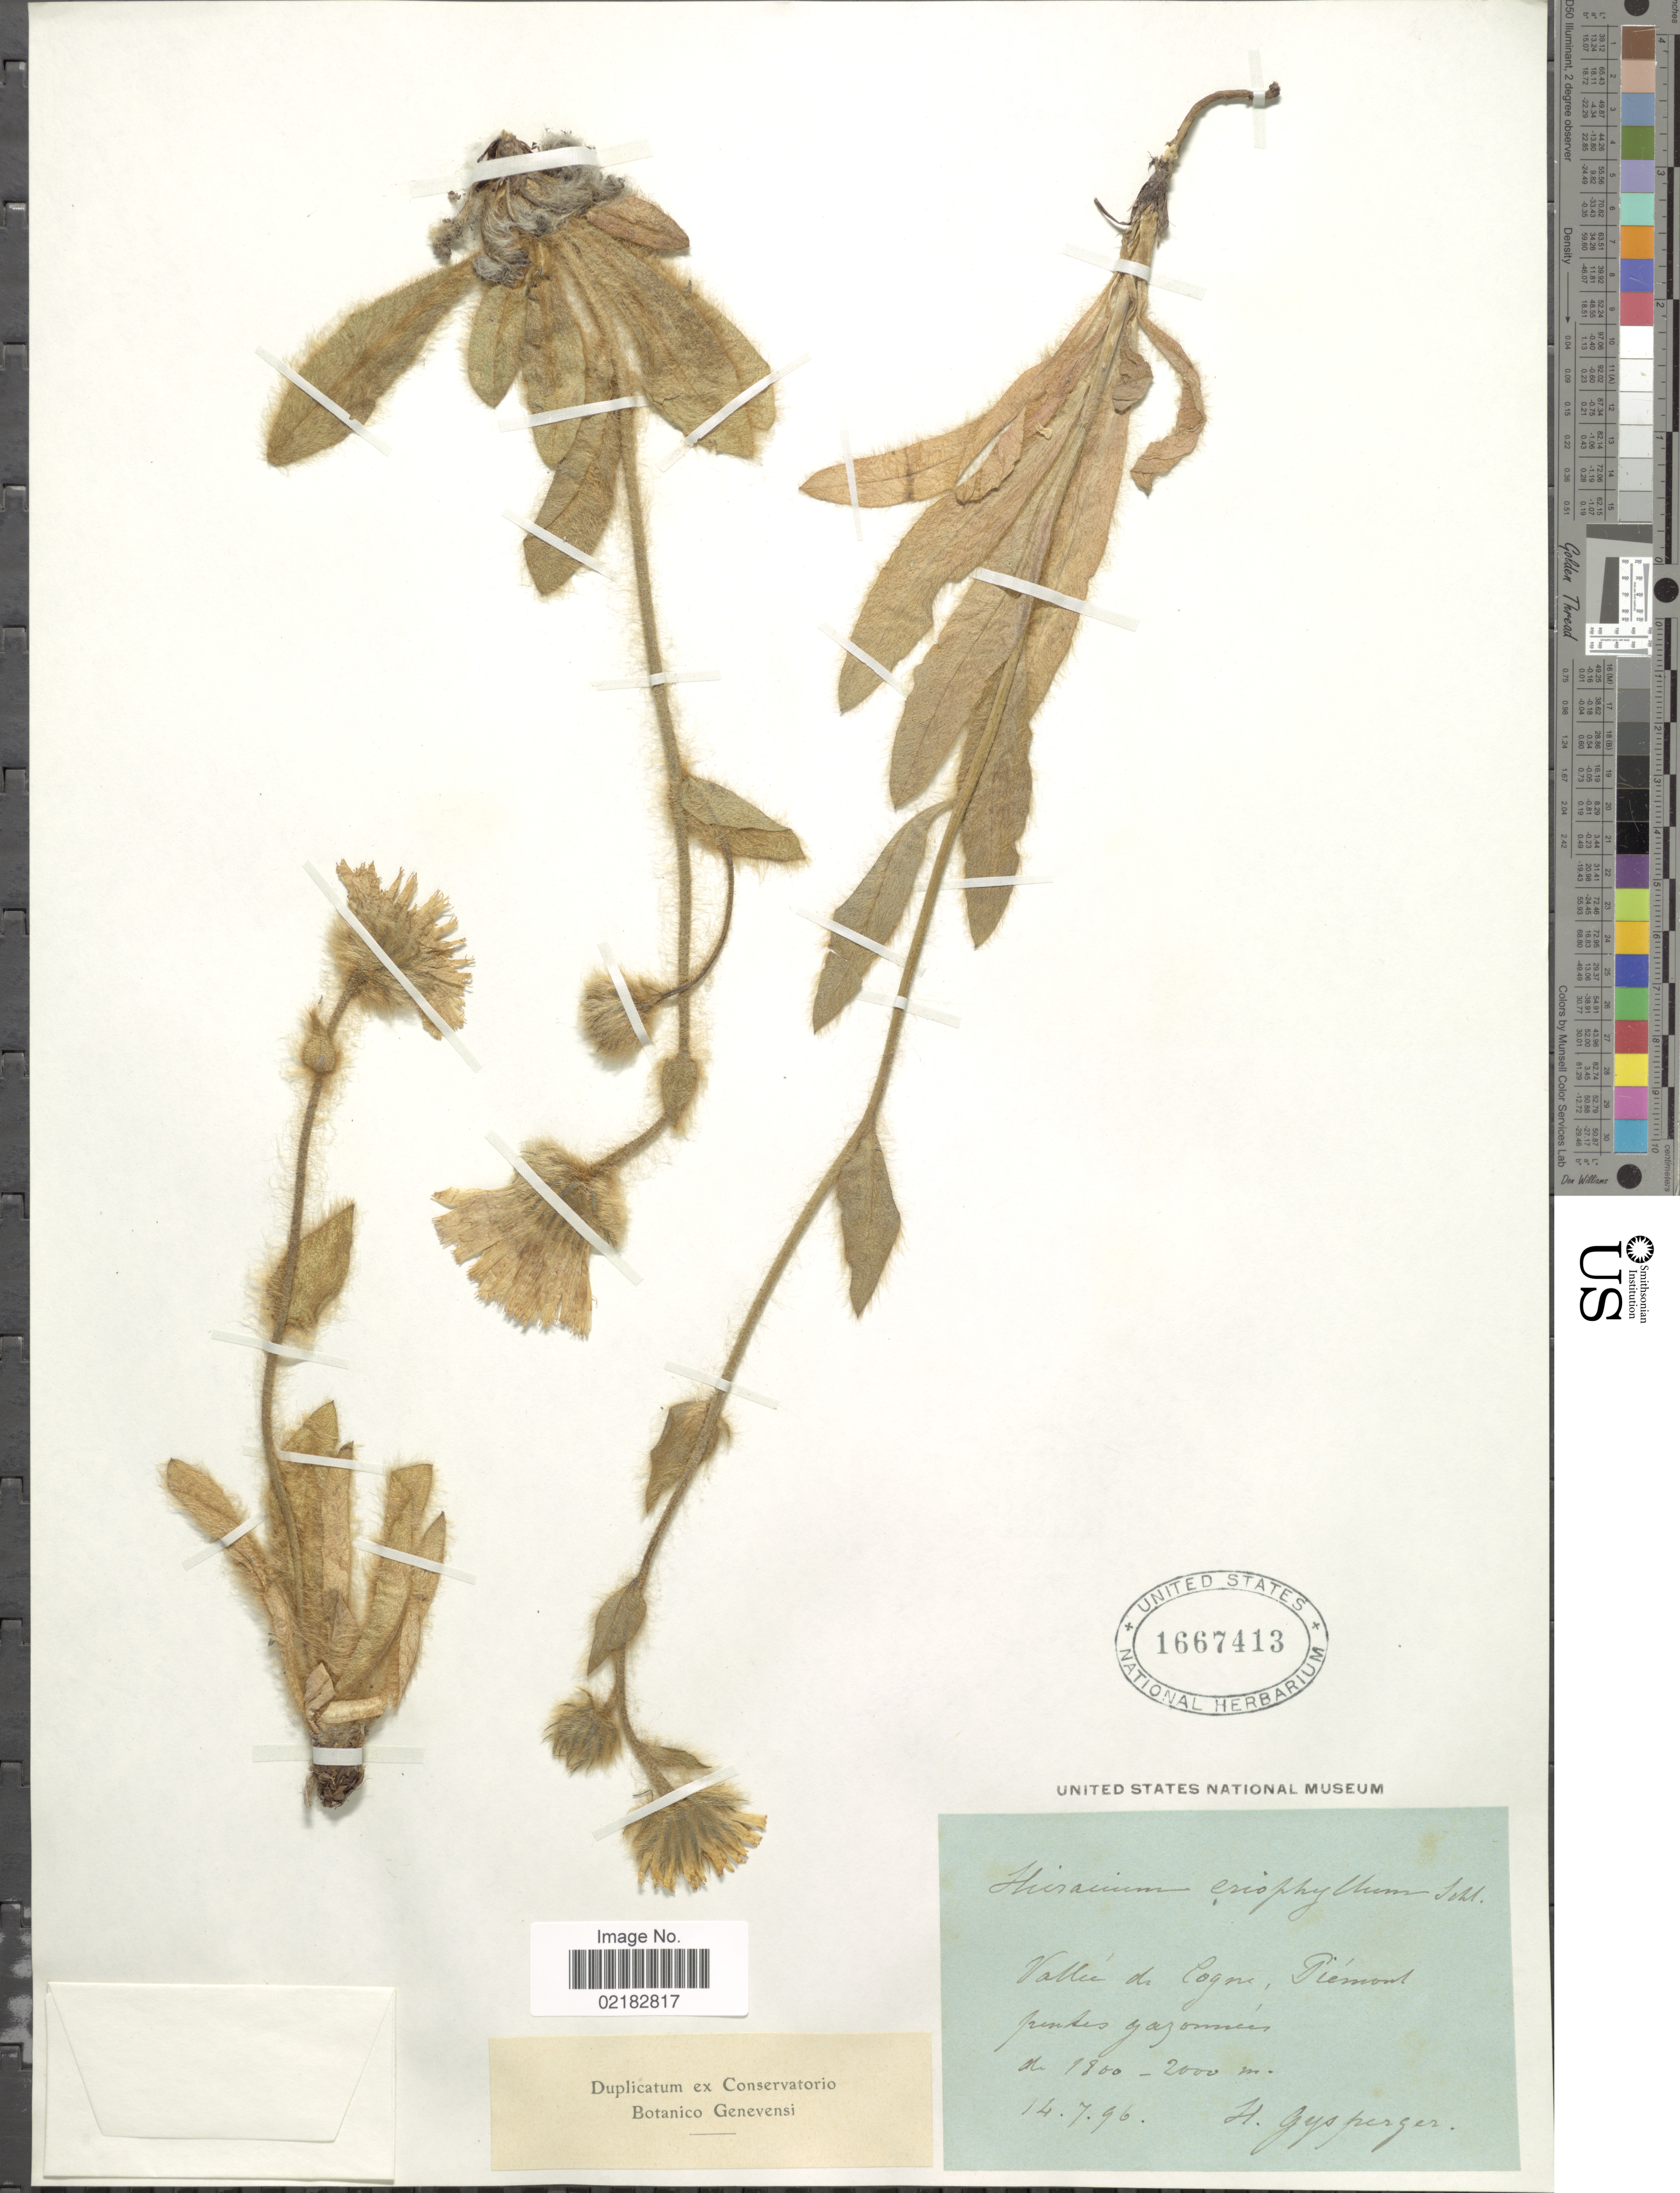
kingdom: Plantae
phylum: Tracheophyta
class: Magnoliopsida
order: Asterales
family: Asteraceae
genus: Hieracium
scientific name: Hieracium eriophyllum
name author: Willd.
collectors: H. Gysperger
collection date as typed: Transcribed d/m/y: 14/7/96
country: Italy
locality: Valle de Cogne, Piemont Jientes gazonnees [interpreted]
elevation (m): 1800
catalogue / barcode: US 1667413